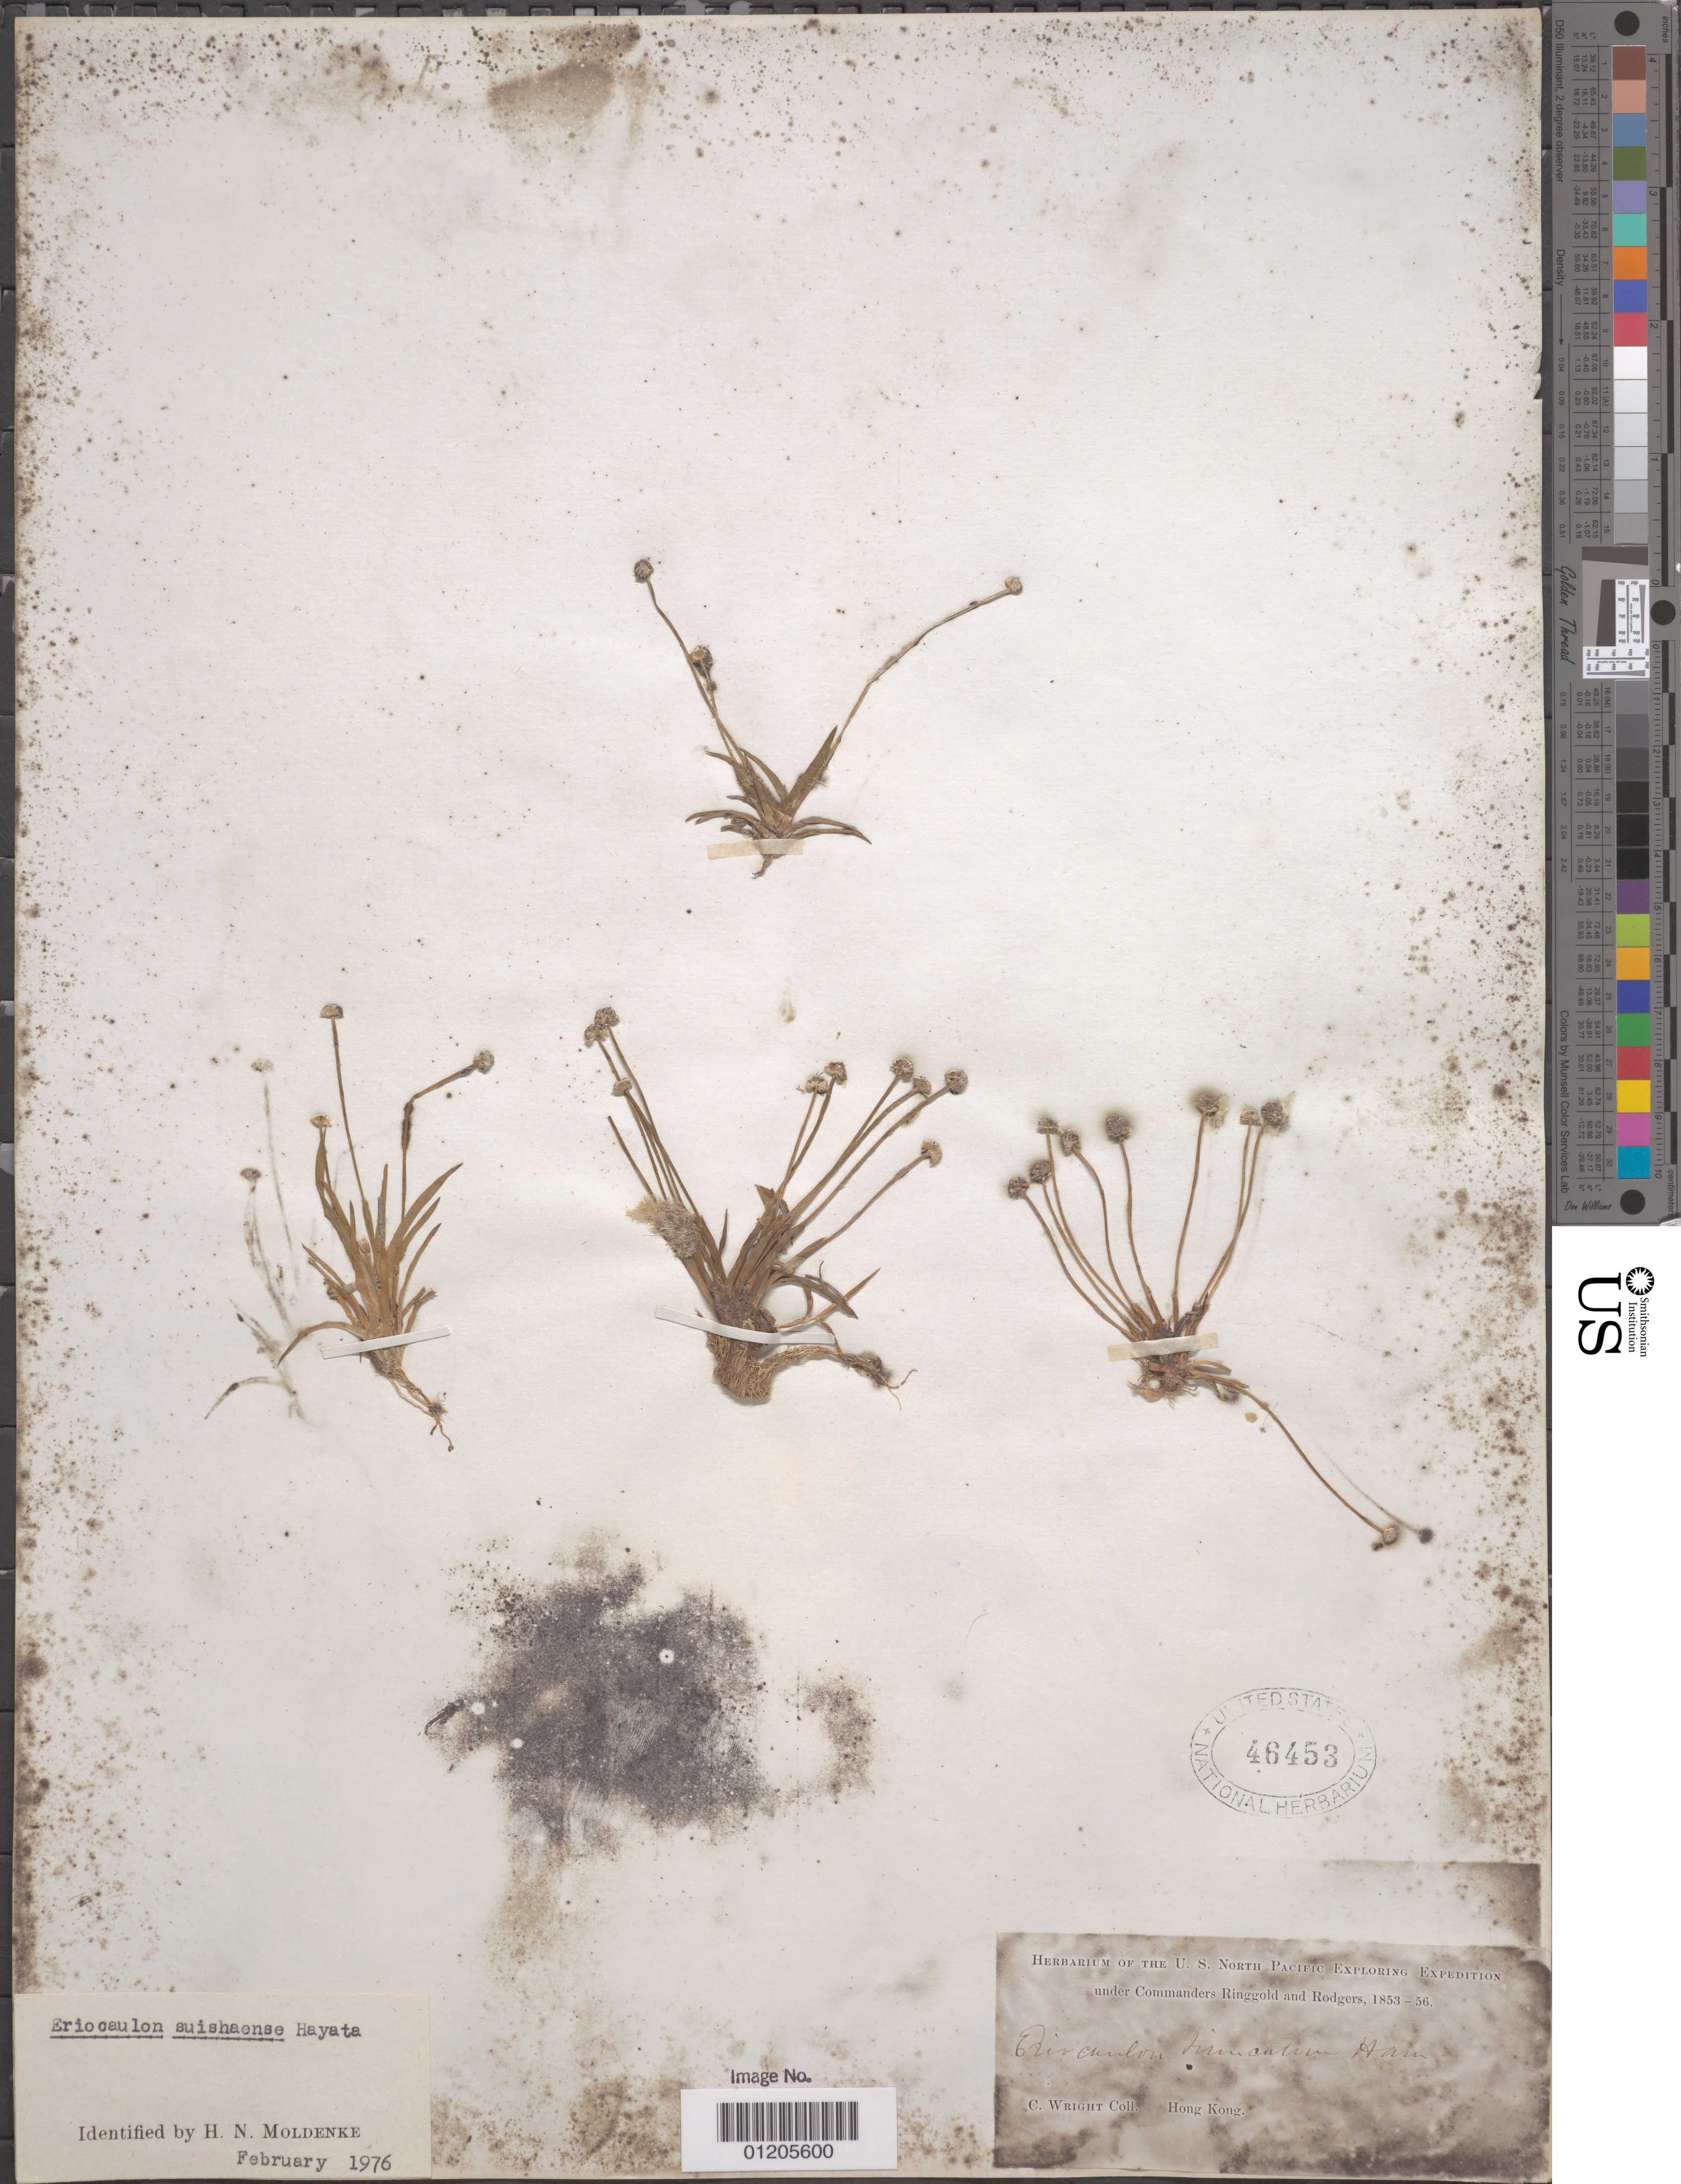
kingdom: Plantae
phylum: Tracheophyta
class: Liliopsida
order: Poales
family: Eriocaulaceae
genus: Eriocaulon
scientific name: Eriocaulon suishaense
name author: Hayata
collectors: C. Wright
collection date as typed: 1853 to -- -- 1856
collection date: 1853/1856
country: China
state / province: Hong Kong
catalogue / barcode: US 46453